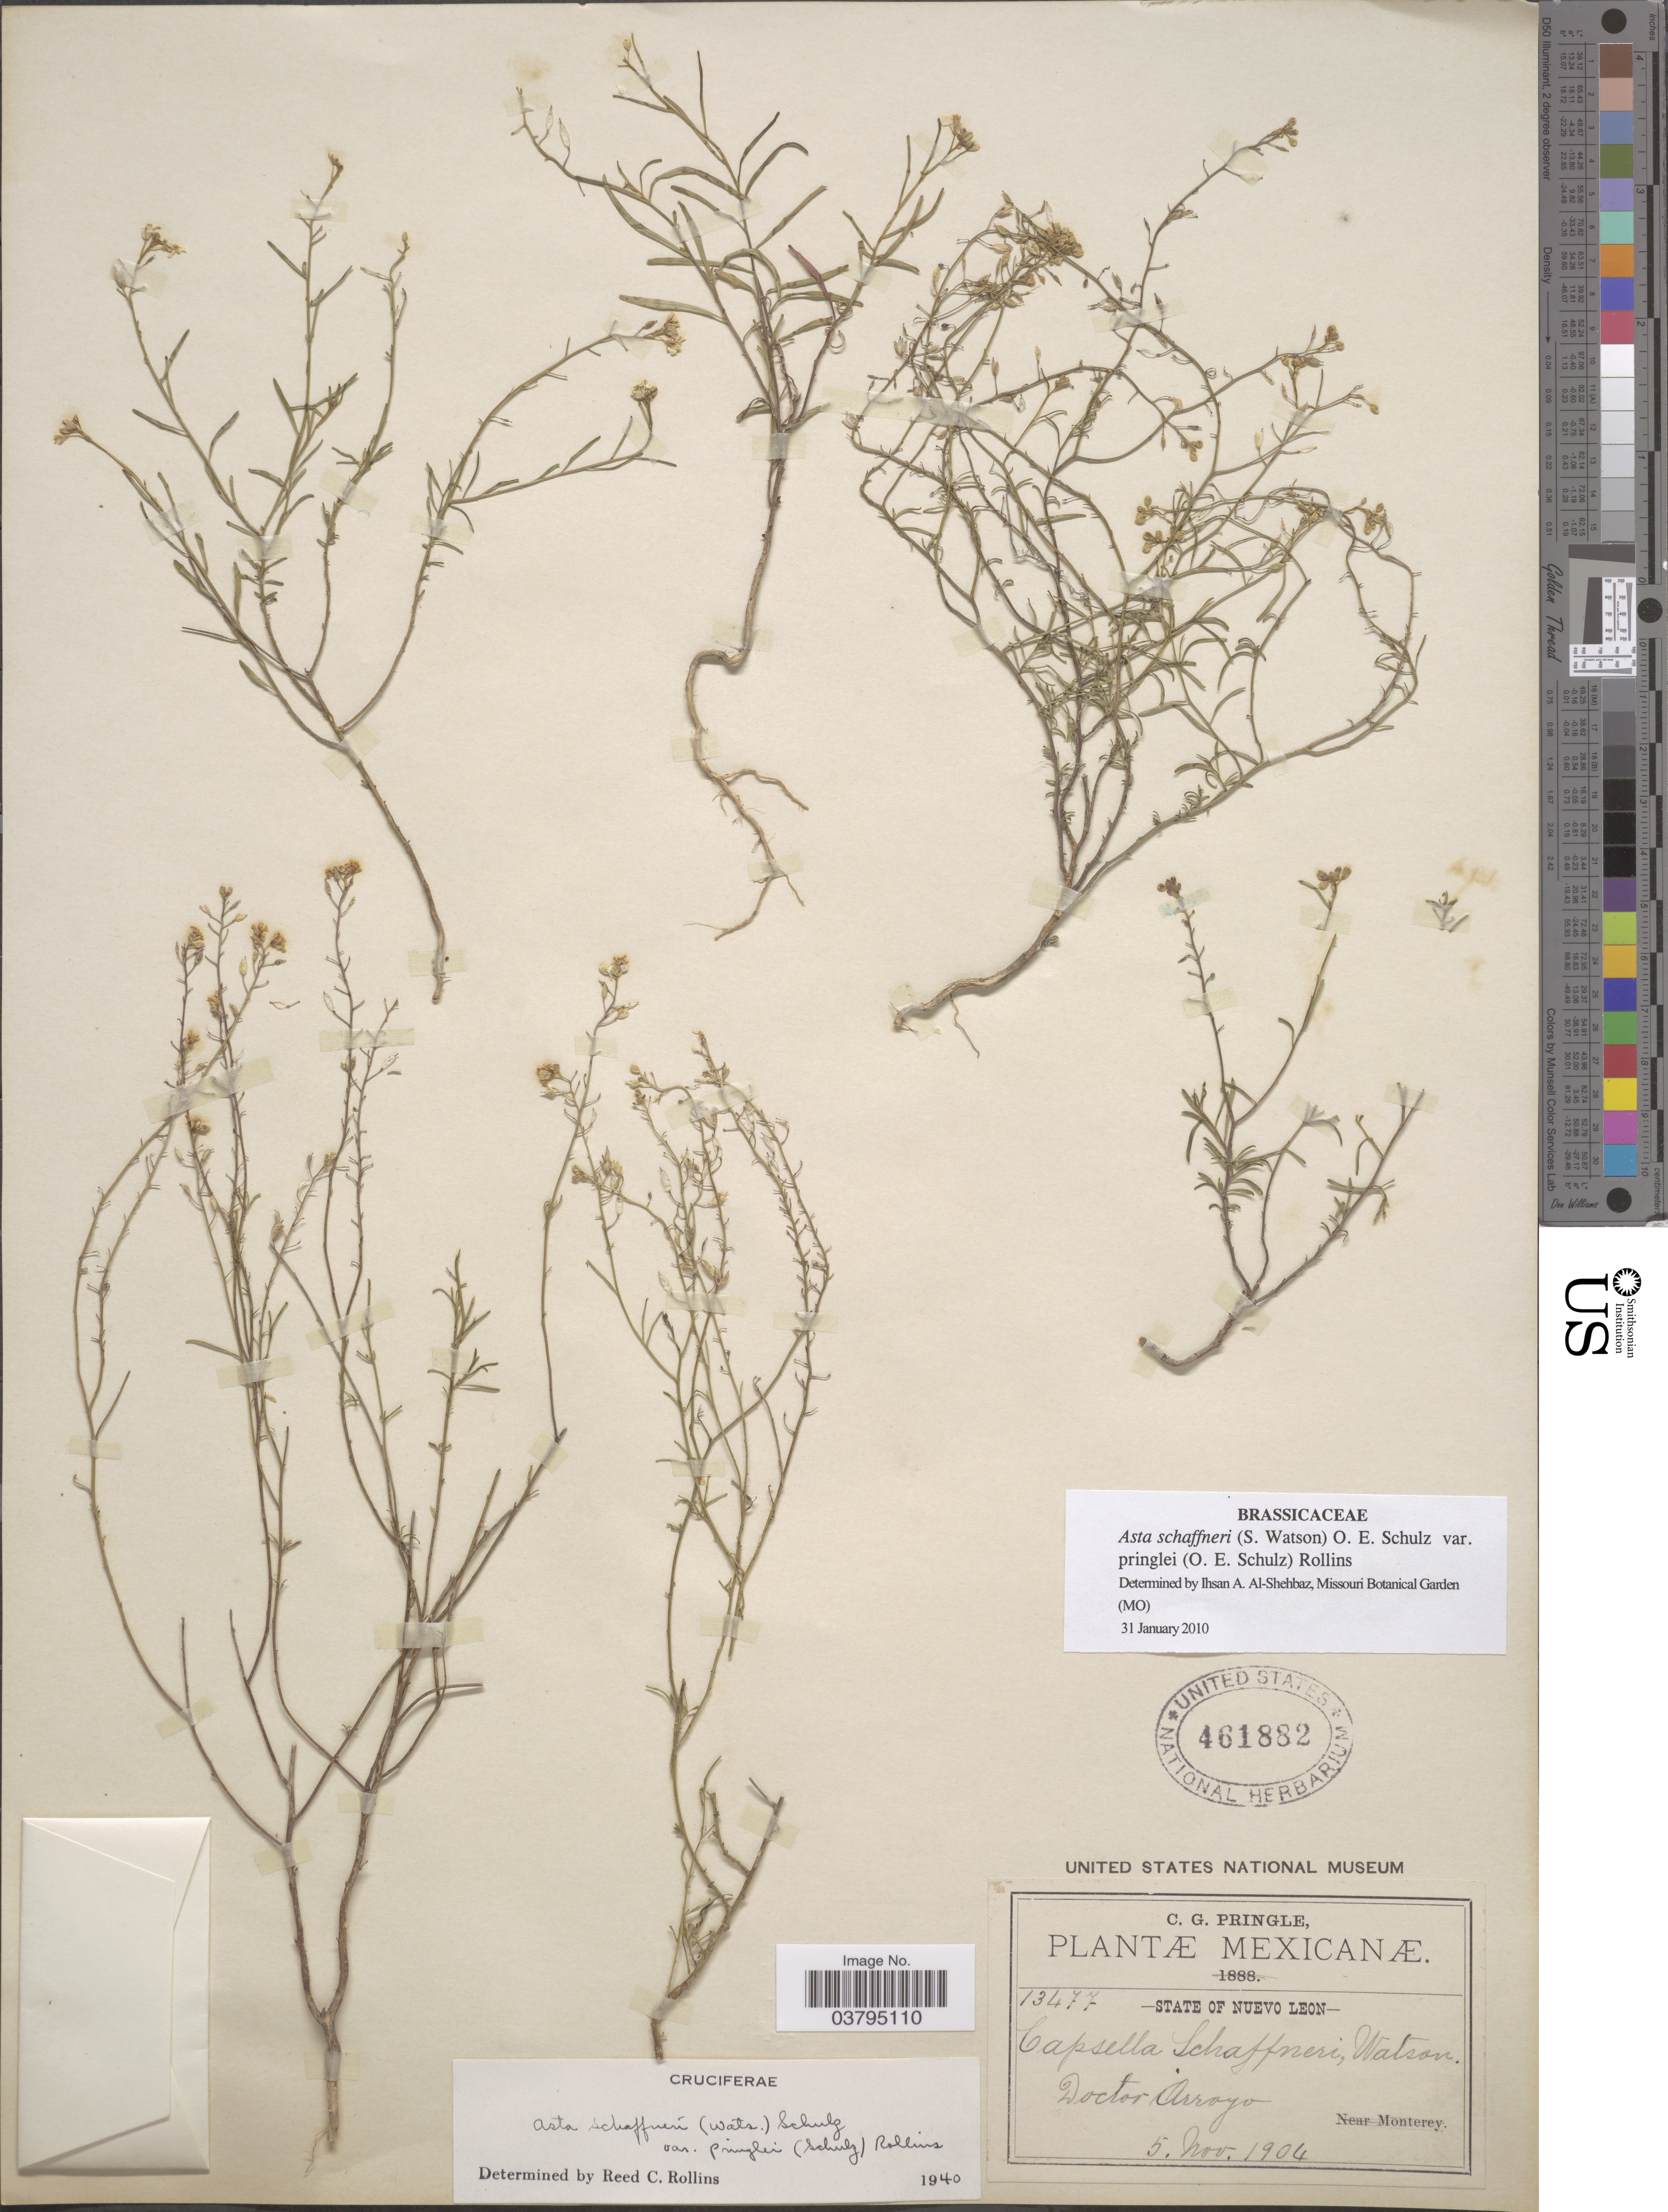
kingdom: Plantae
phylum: Tracheophyta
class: Magnoliopsida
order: Brassicales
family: Brassicaceae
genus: Asta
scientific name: Asta schaffneri var. pringlei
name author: (O.E. Schulz) Rollins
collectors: C. G. Pringle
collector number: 13477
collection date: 1904-11-05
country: Mexico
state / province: Nuevo León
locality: Doctor Orroyo.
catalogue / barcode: US 461882